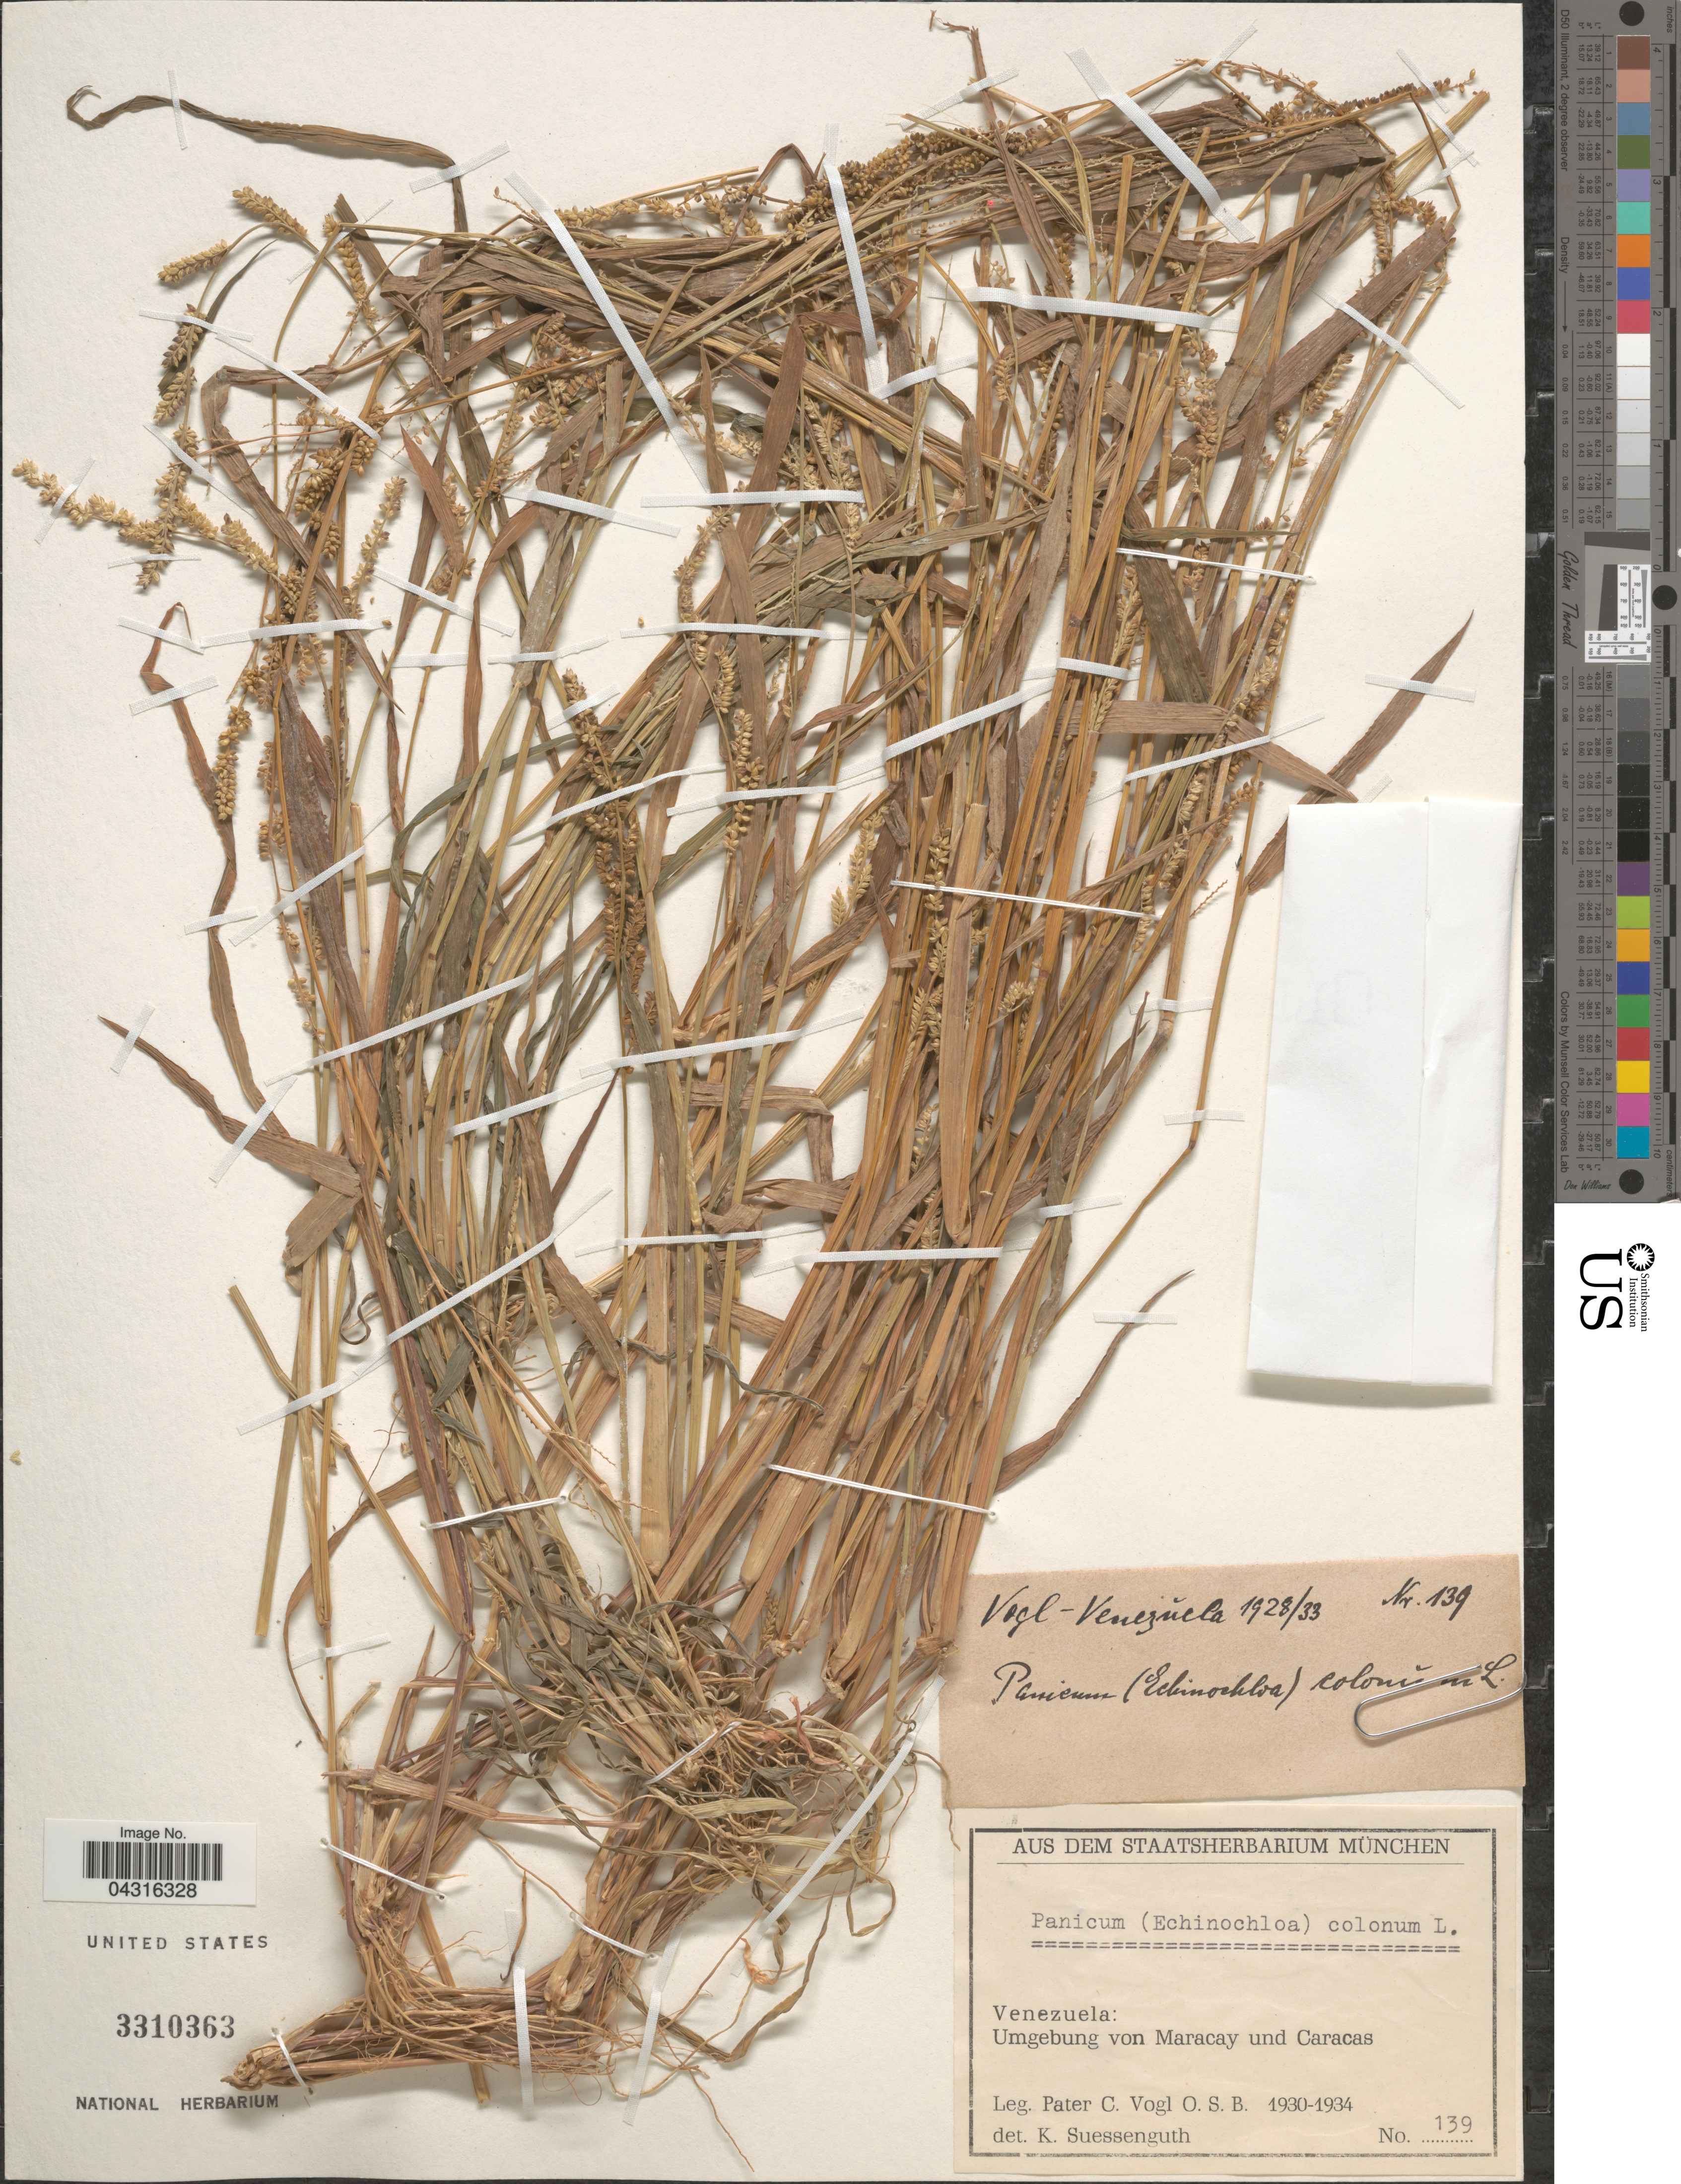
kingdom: Plantae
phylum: Tracheophyta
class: Liliopsida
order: Poales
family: Poaceae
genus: Echinochloa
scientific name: Echinochloa colona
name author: (L.) Link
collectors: P. Vogl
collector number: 139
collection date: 1928/1933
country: Venezuela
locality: Umgebung von Maracay und Caracas.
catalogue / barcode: US 3310363